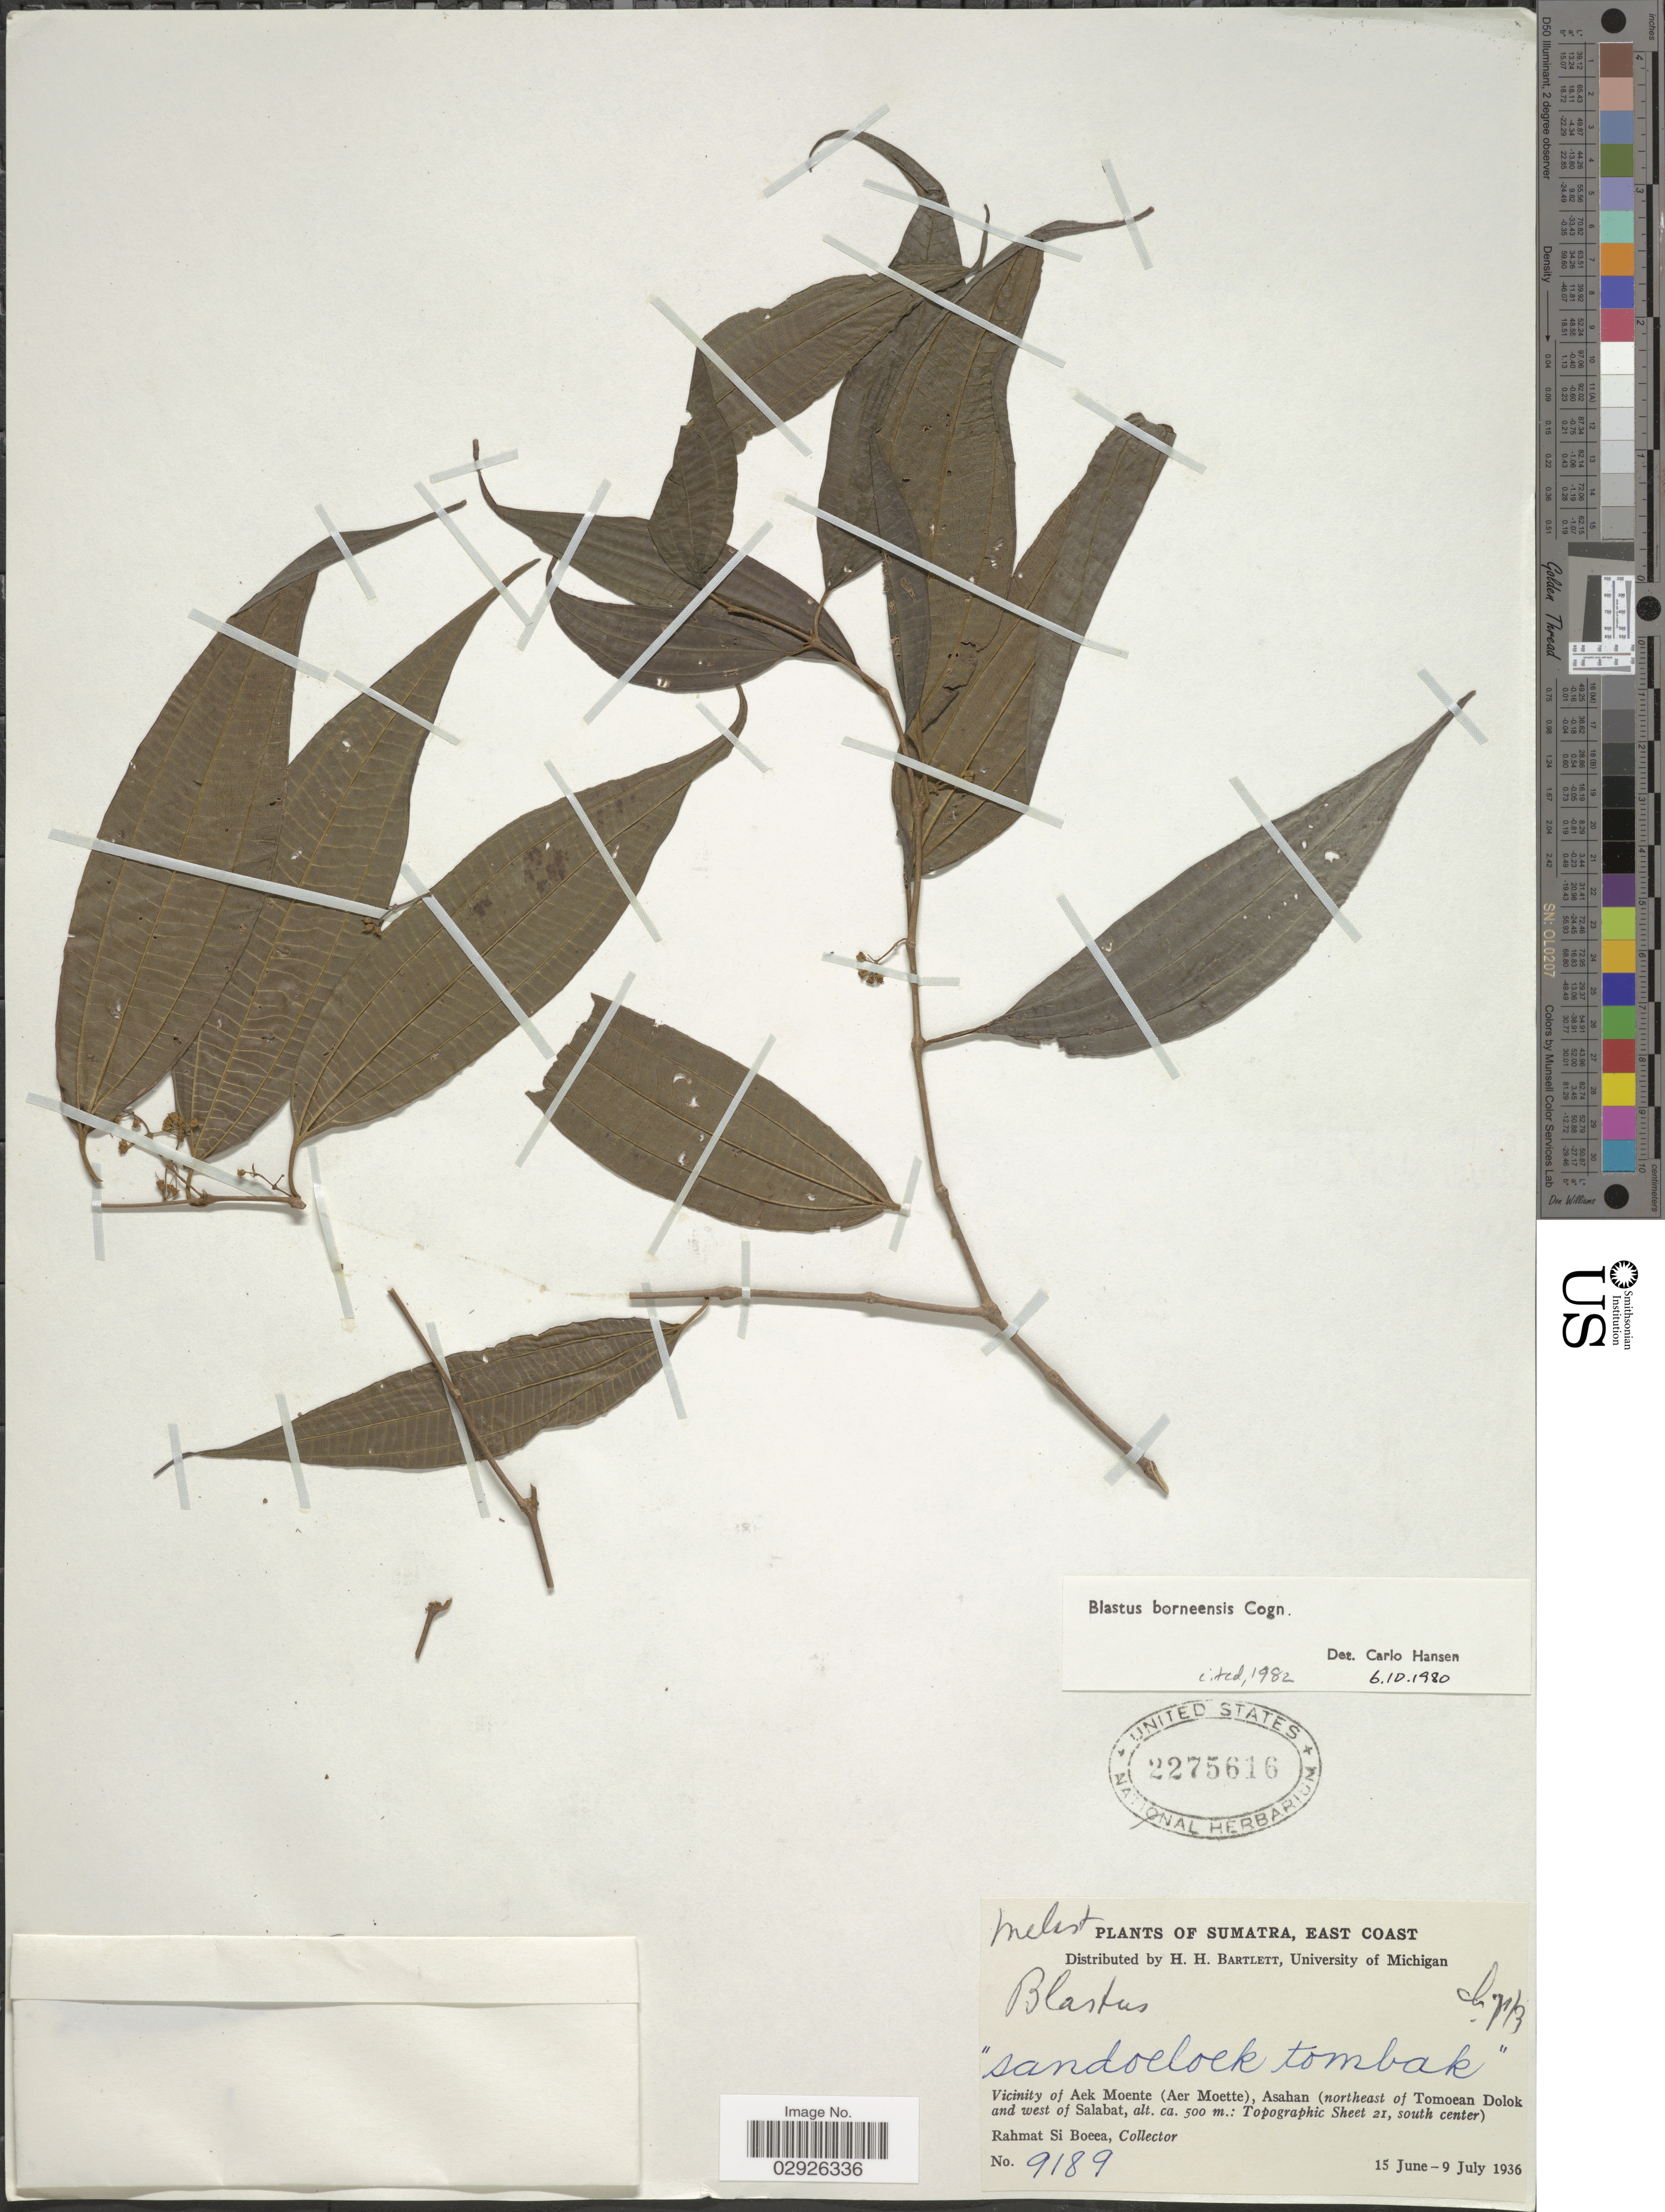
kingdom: Plantae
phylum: Tracheophyta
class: Magnoliopsida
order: Myrtales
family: Melastomataceae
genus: Blastus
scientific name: Blastus borneensis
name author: Cogn. ex Boerl.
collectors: Rahmat Si Boeea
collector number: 9189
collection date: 1936-06-15/1936-07-09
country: Indonesia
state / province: Sumatra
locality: East Coast, Vicinity of Aek Moente (Aer Moette), Asahan (northeast of Tomoean Dolok and west of Salabat, Topographic Sheet 21, south center).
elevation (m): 500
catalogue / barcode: US 2275616